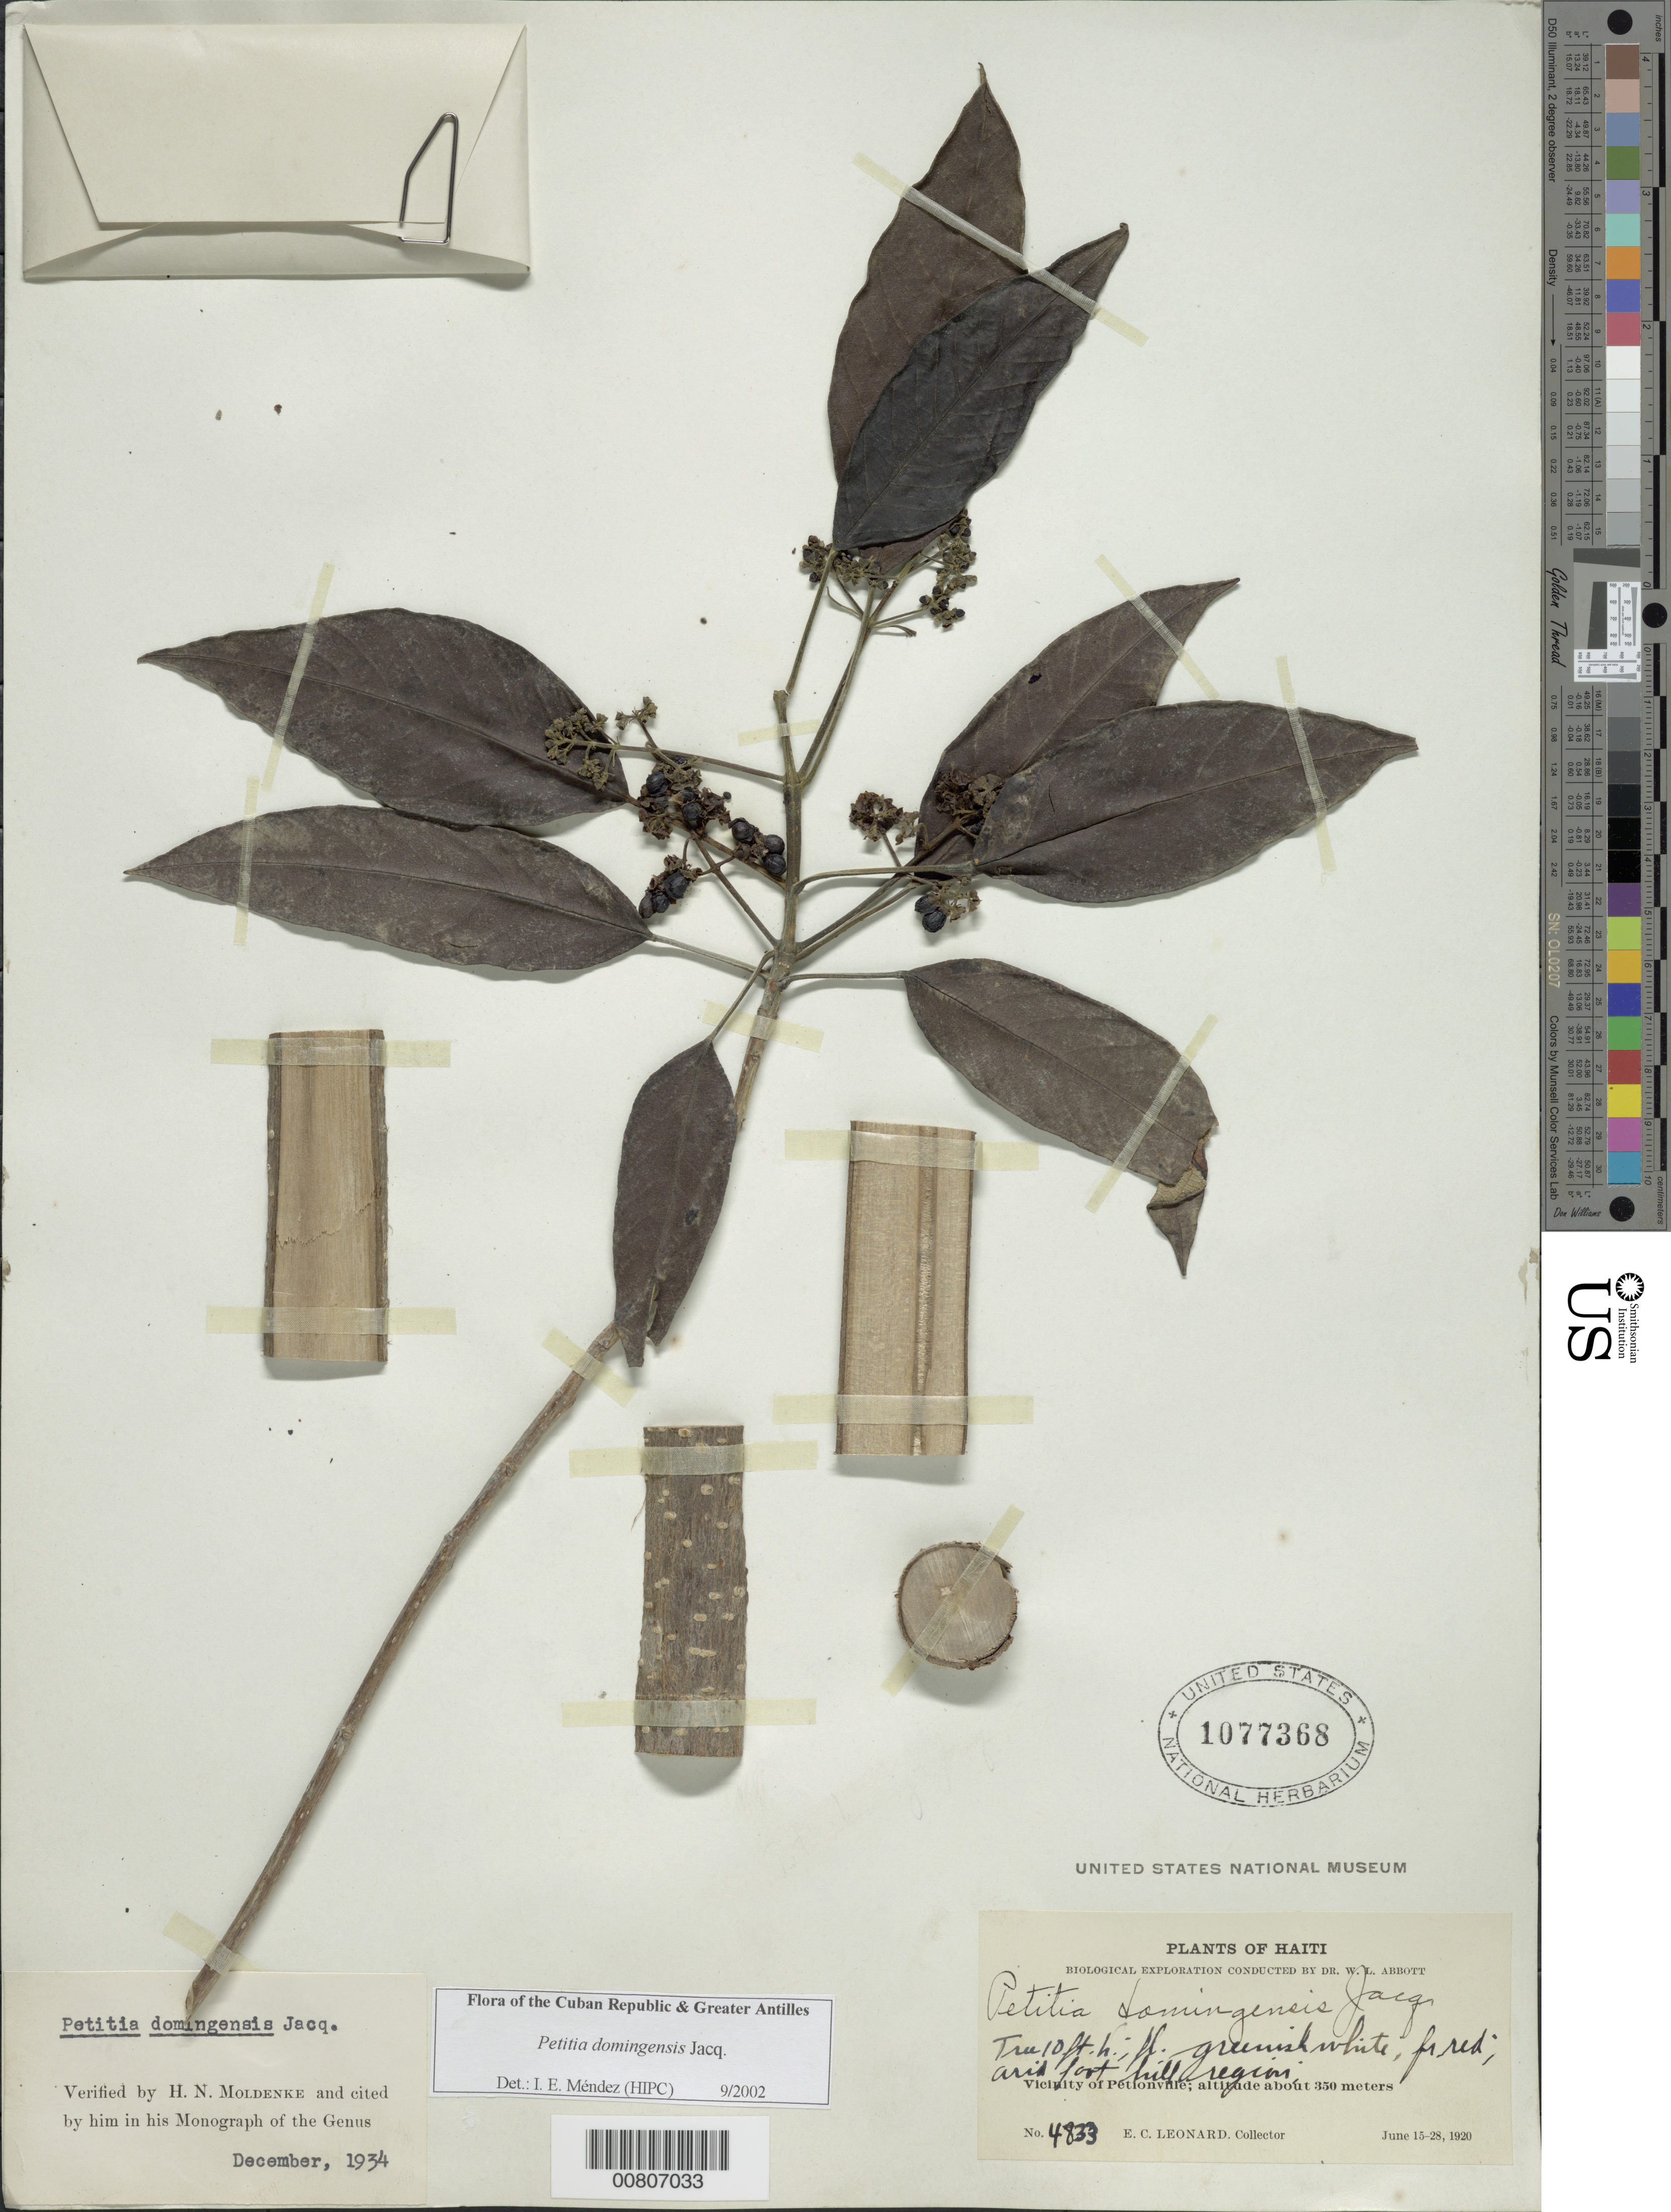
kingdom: Plantae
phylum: Tracheophyta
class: Magnoliopsida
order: Lamiales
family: Lamiaceae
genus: Petitia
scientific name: Petitia domingensis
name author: Jacq.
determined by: Méndez, Isidro E., (HIPC)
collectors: E. C. Leonard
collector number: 4833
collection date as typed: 15 Jun 1920 to 28 Jun 1920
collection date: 1920-06-15/1920-06-28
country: Haiti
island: Hispaniola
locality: Pétionville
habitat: Arid foot hill region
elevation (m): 350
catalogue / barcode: US 1077368